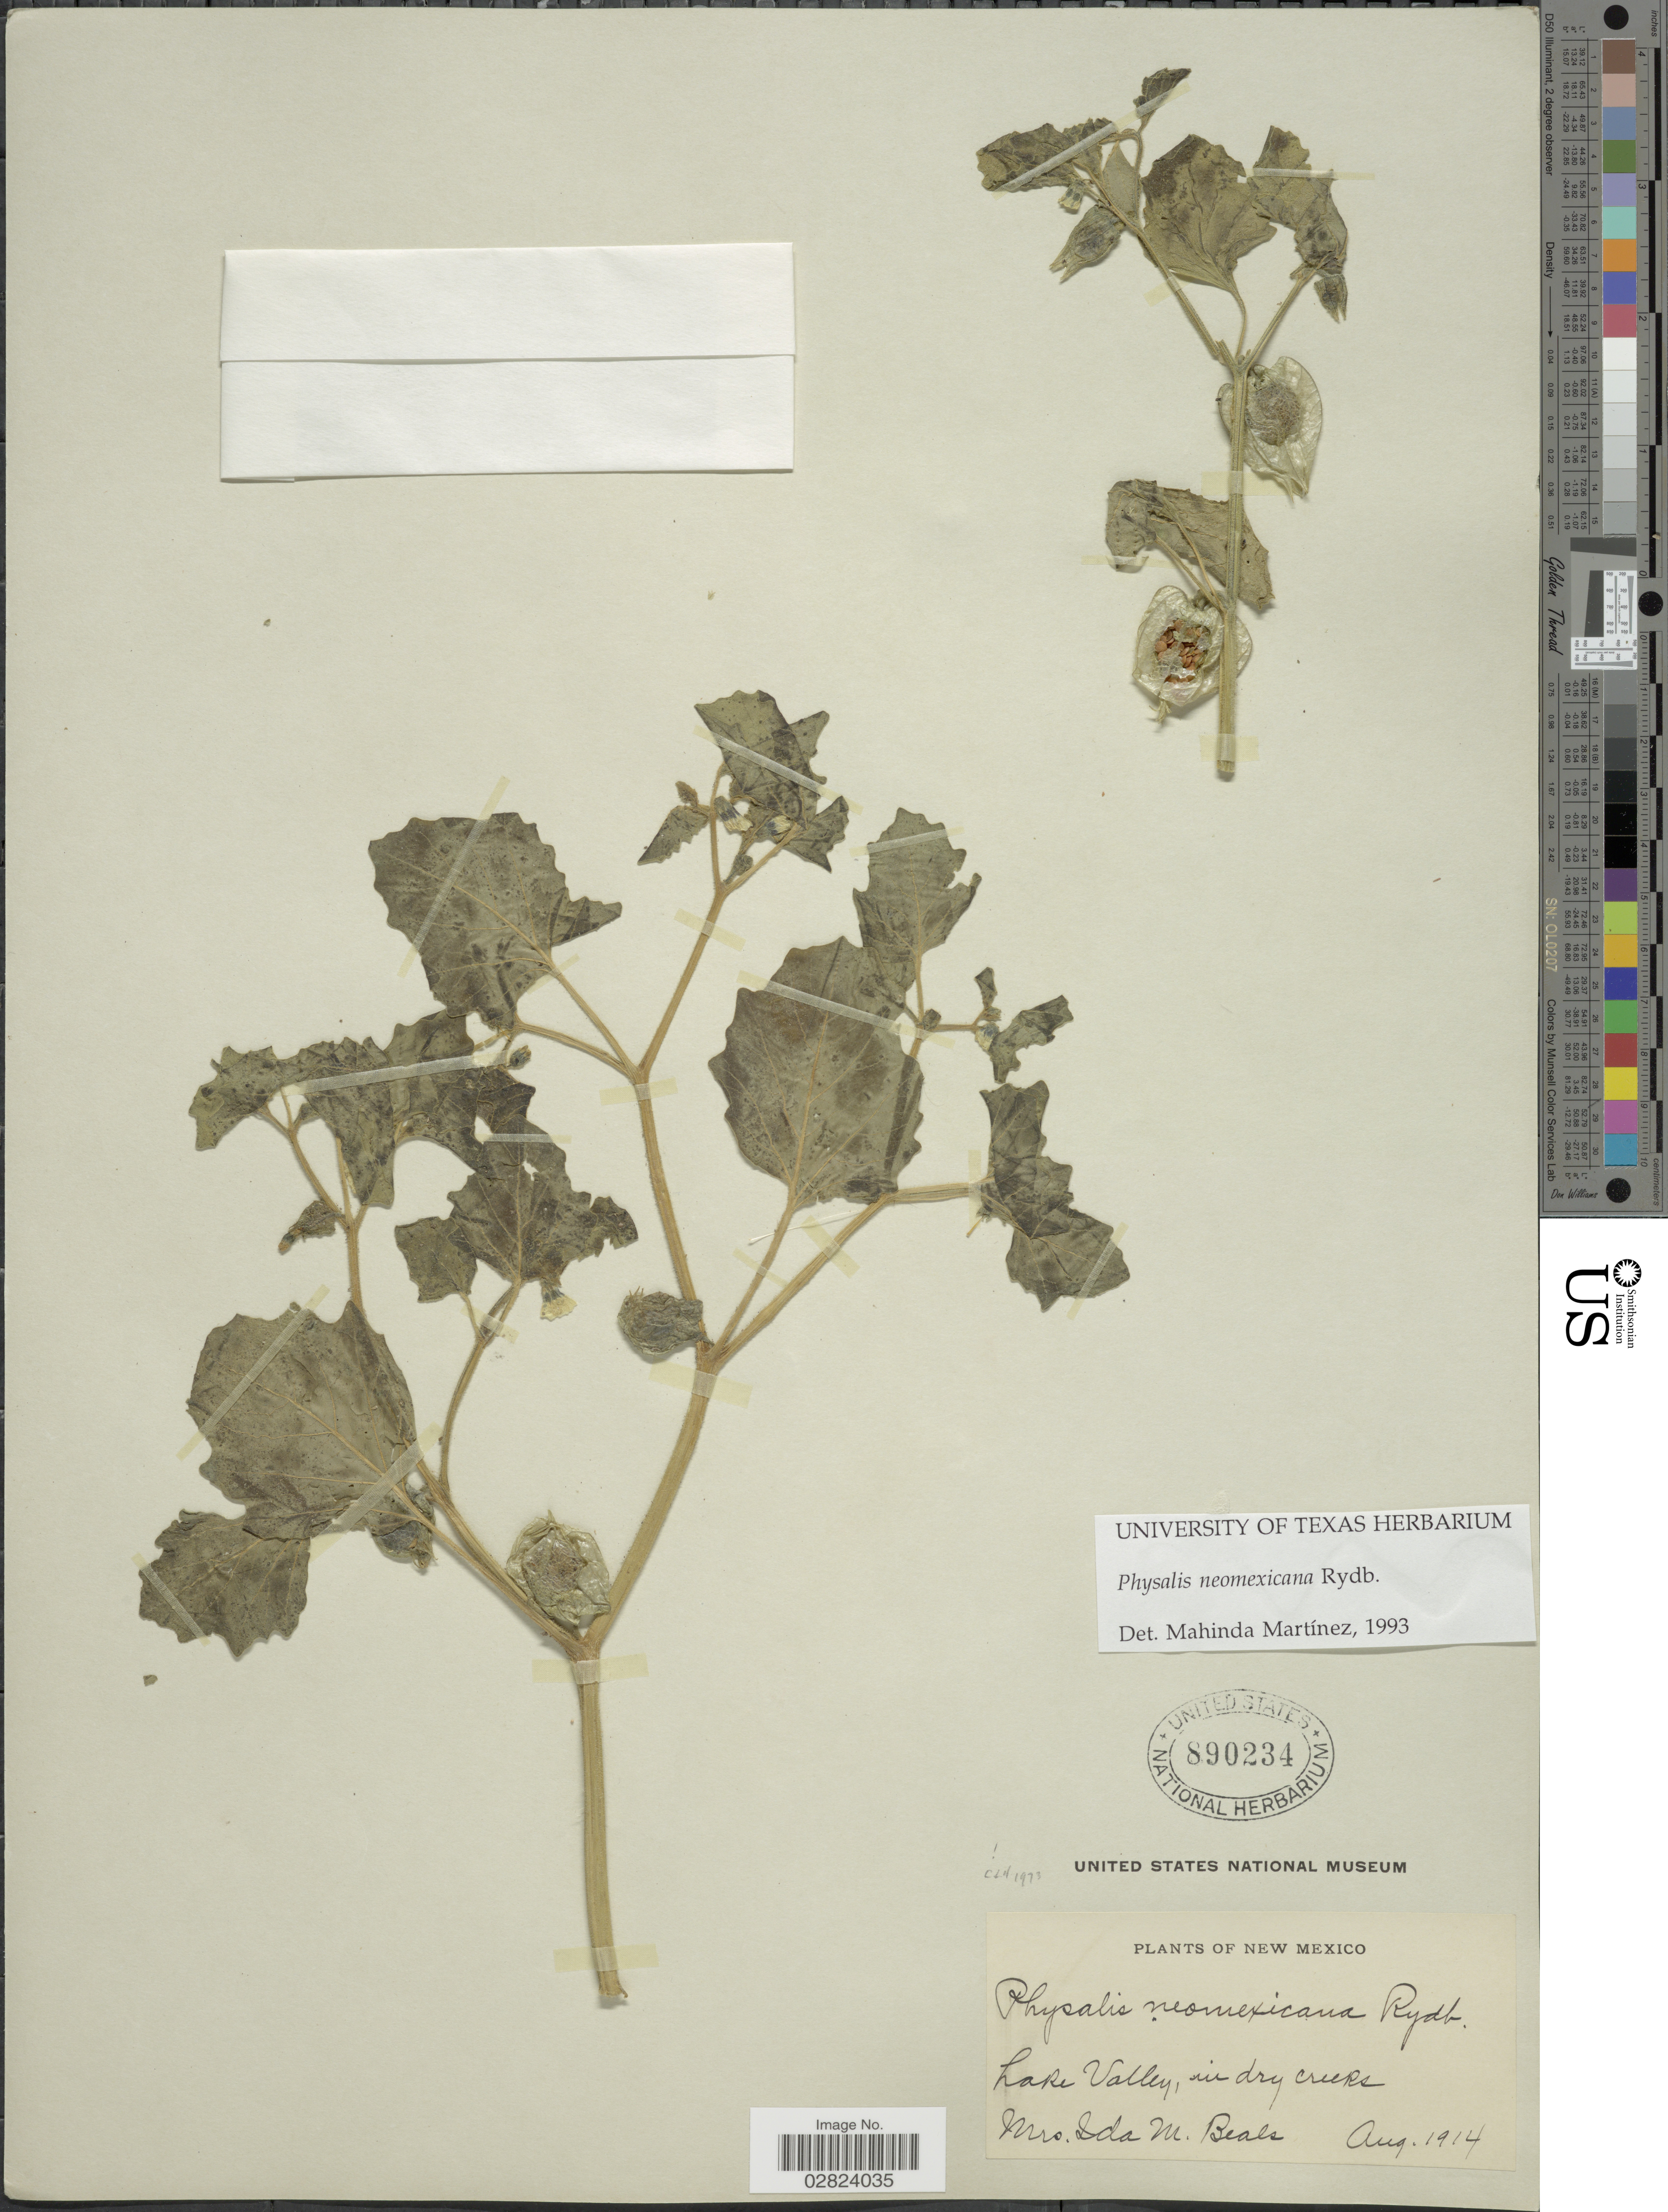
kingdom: Plantae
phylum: Tracheophyta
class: Magnoliopsida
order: Solanales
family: Solanaceae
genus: Physalis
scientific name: Physalis neomexicana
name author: Rydb.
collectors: Mrs. W. G. Beals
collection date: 1914-08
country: United States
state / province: New Mexico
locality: Lake Valley, in dry creeks.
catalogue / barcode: US 890234